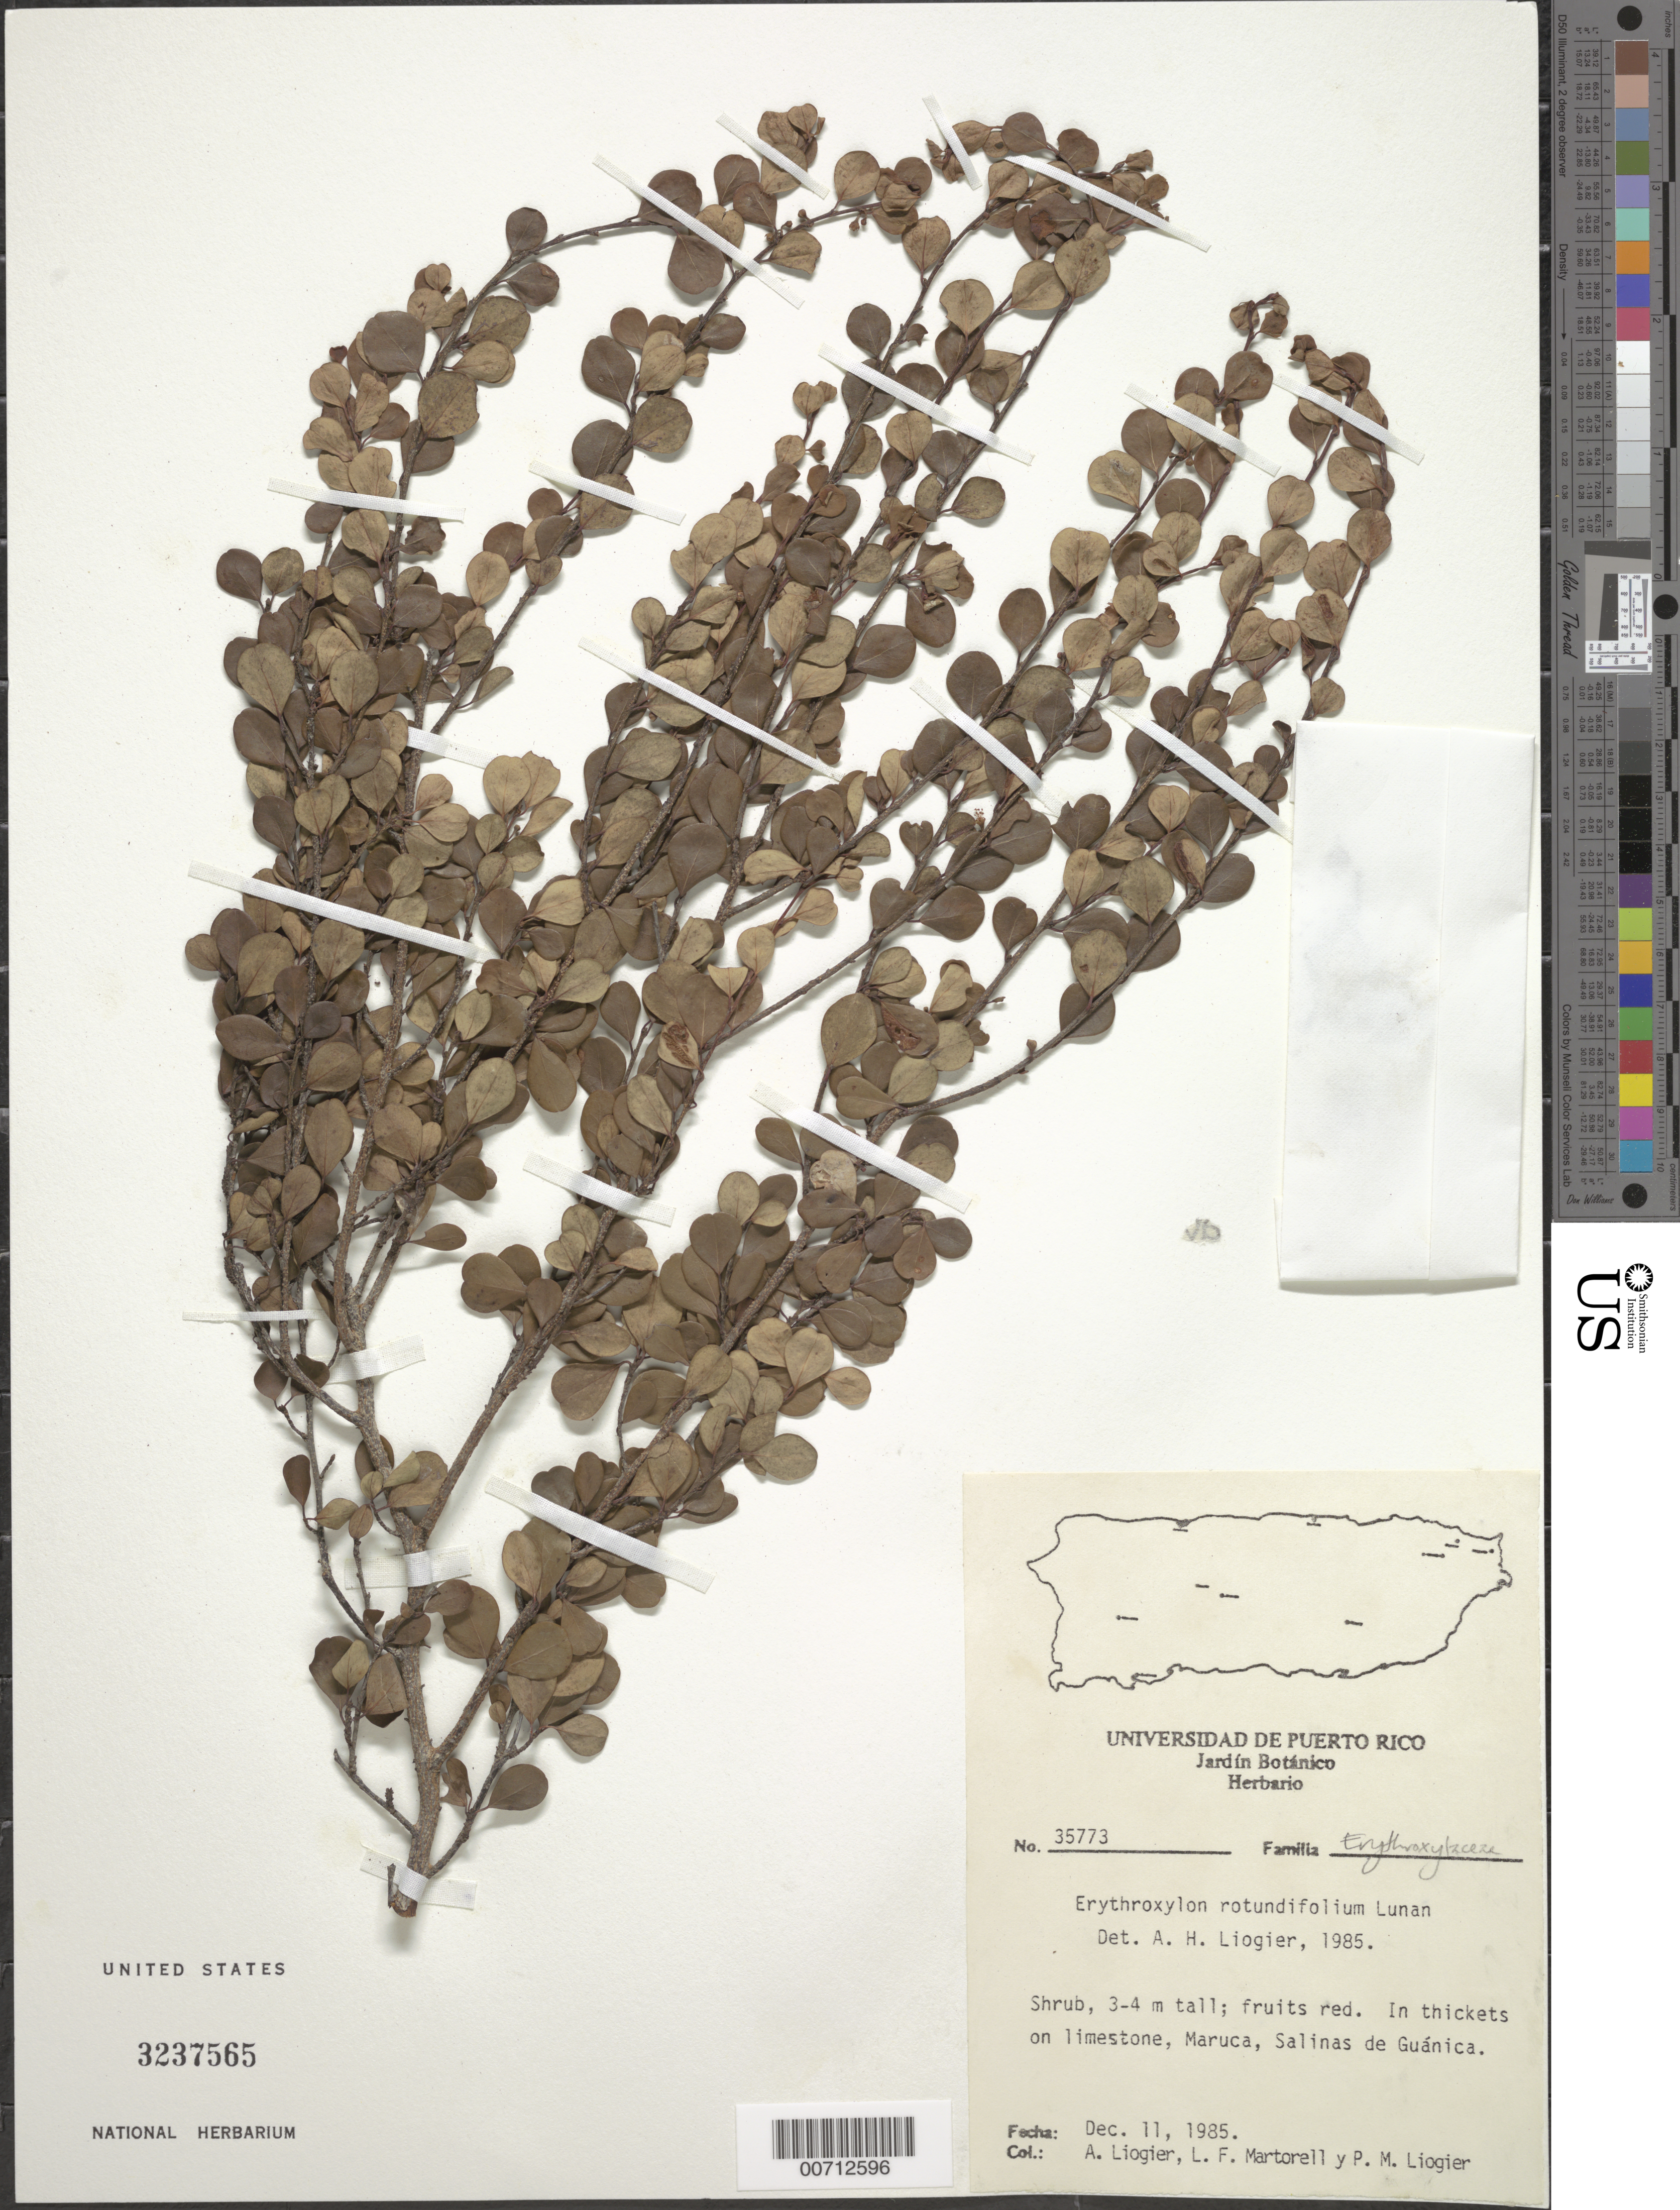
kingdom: Plantae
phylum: Tracheophyta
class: Magnoliopsida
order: Malpighiales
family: Erythroxylaceae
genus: Erythroxylum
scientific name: Erythroxylum rotundifolium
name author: Lunan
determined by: Liogier, Alain H.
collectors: A. H. Liogier, M. P. Liogier & L. Martorell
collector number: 35773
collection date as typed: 11 Dec 1985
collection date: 1985-12-11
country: Puerto Rico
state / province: Guanica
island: Greater Antilles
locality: Maruca, Salinas de Guanica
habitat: In thickets on limestone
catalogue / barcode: US 3237565